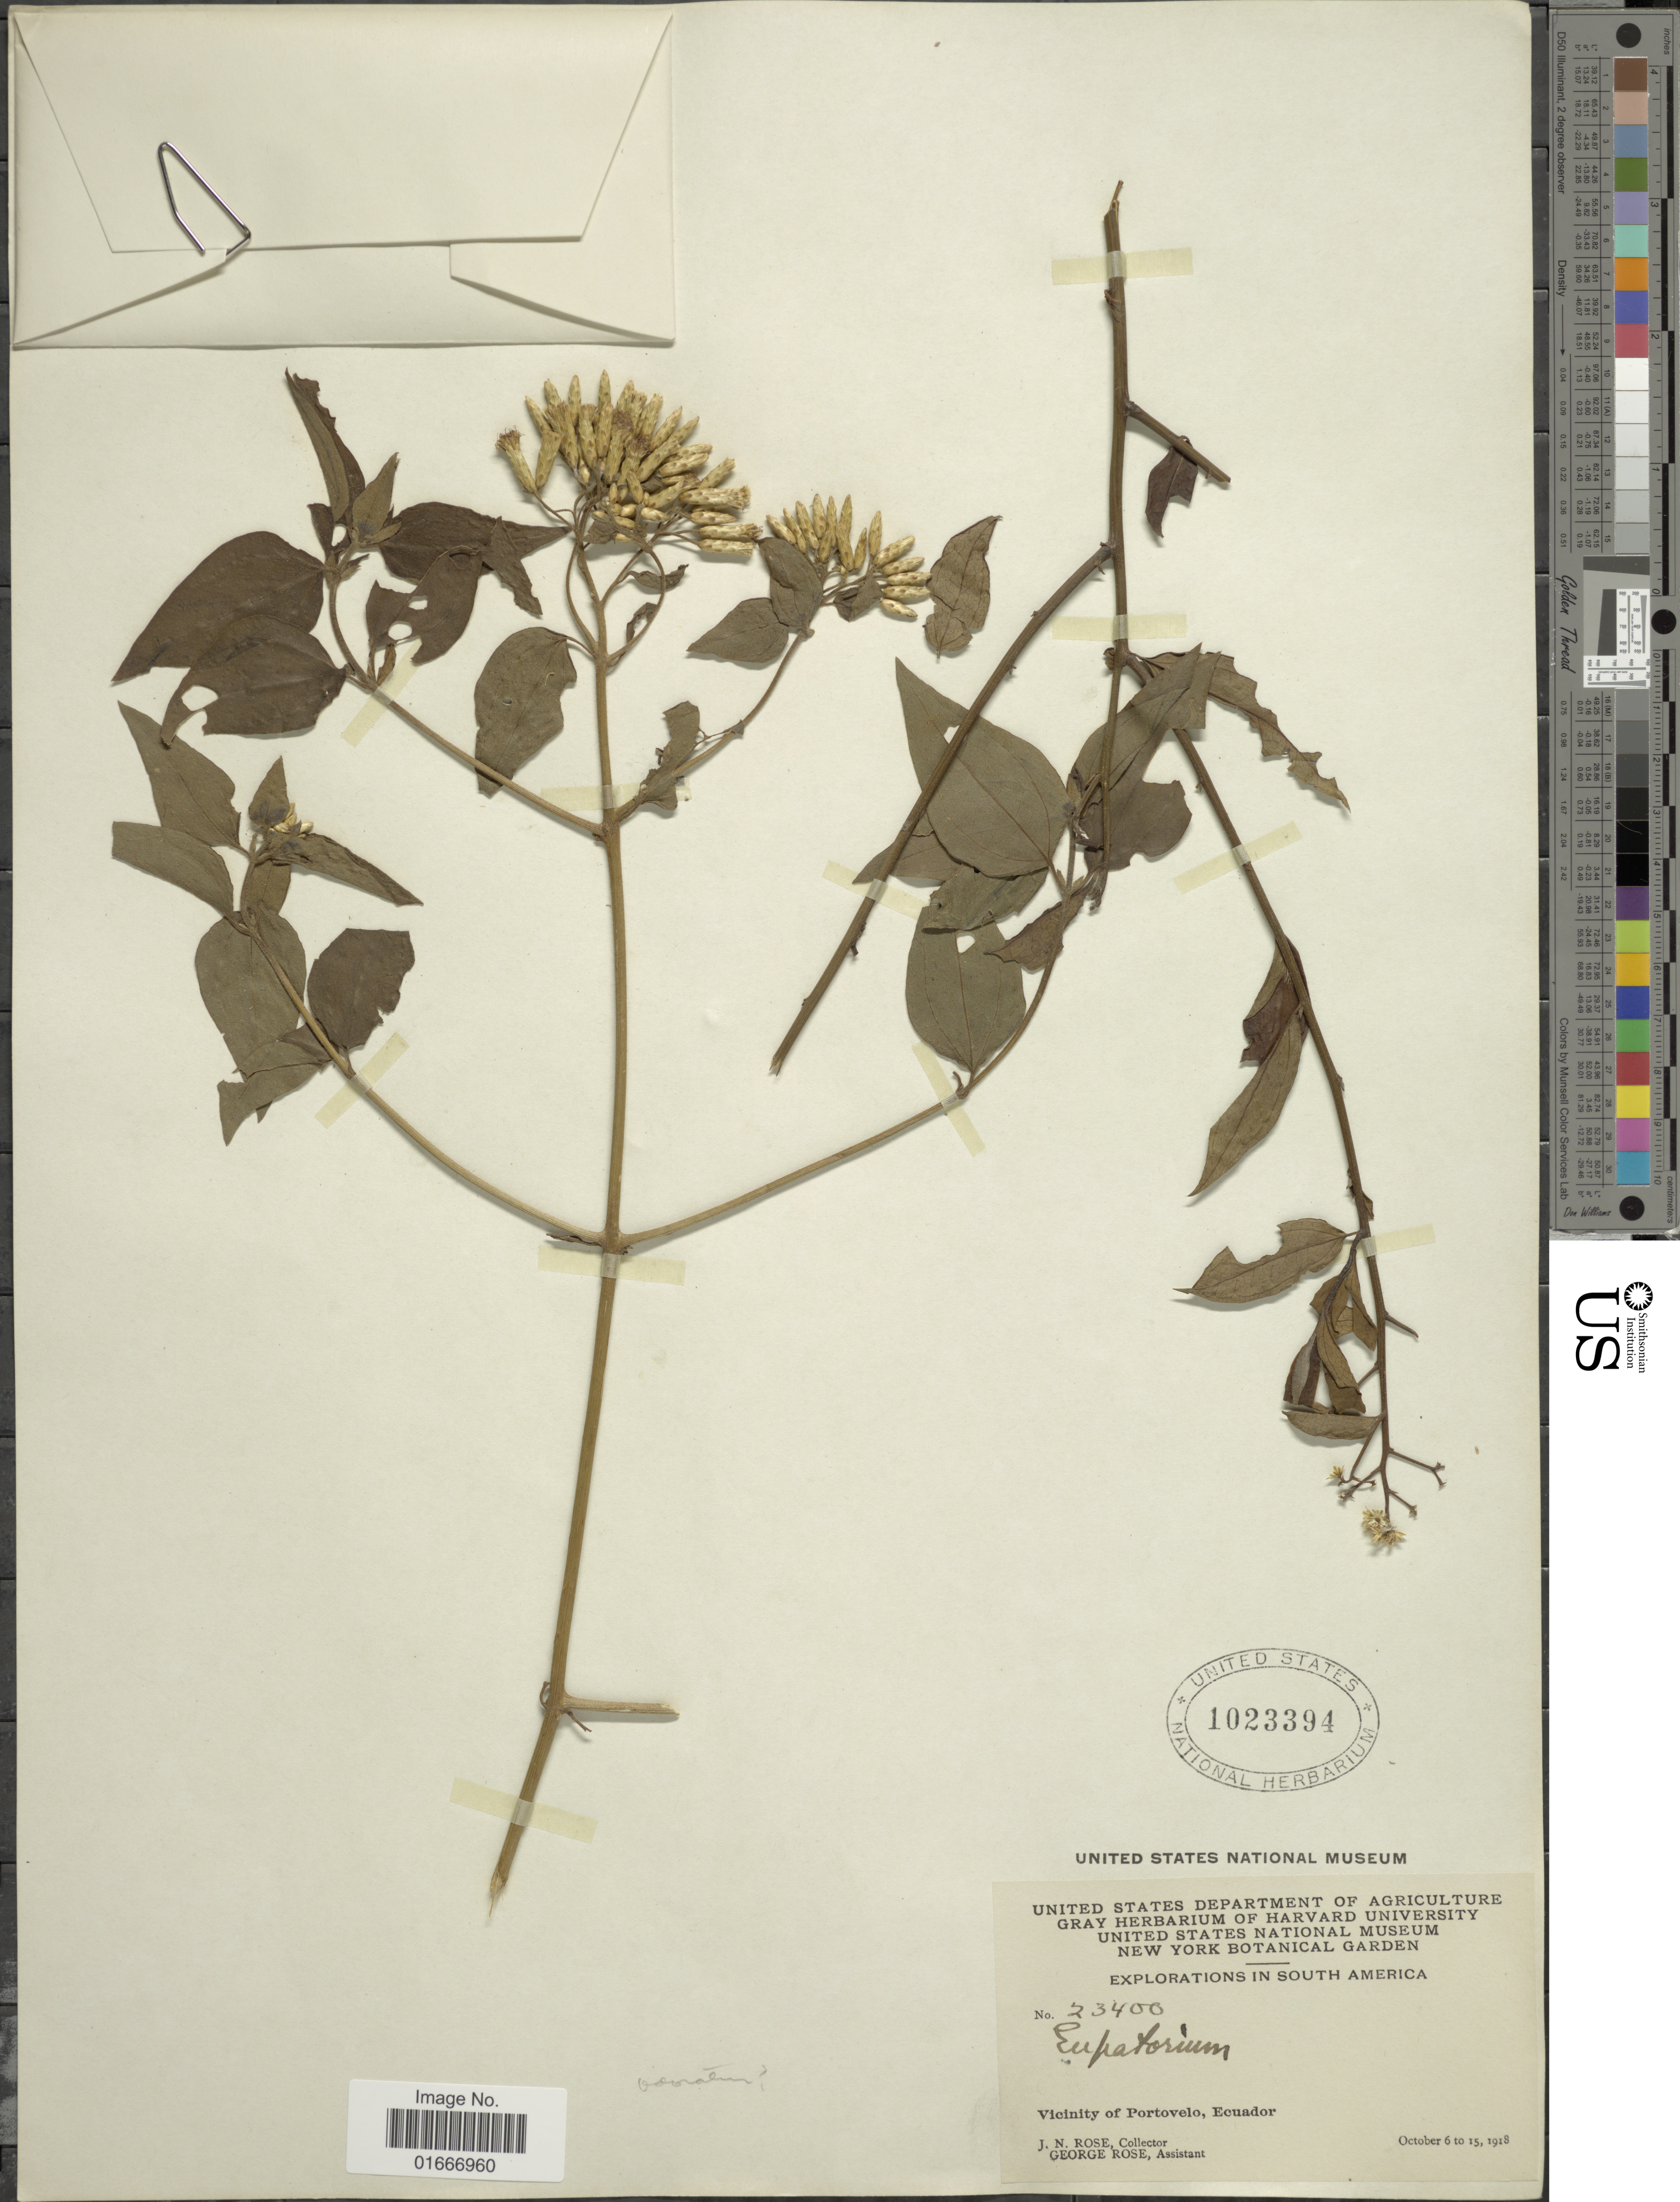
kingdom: Plantae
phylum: Tracheophyta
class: Magnoliopsida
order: Asterales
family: Asteraceae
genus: Chromolaena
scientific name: Chromolaena odorata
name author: (L.) R.M. King & H. Rob.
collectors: J. N. Rose & G. Rose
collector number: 23400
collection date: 1918-10-06/1918-10-15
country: Ecuador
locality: Ecuador. Vicinity of Portovelo, Ecuador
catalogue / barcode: US 1023394